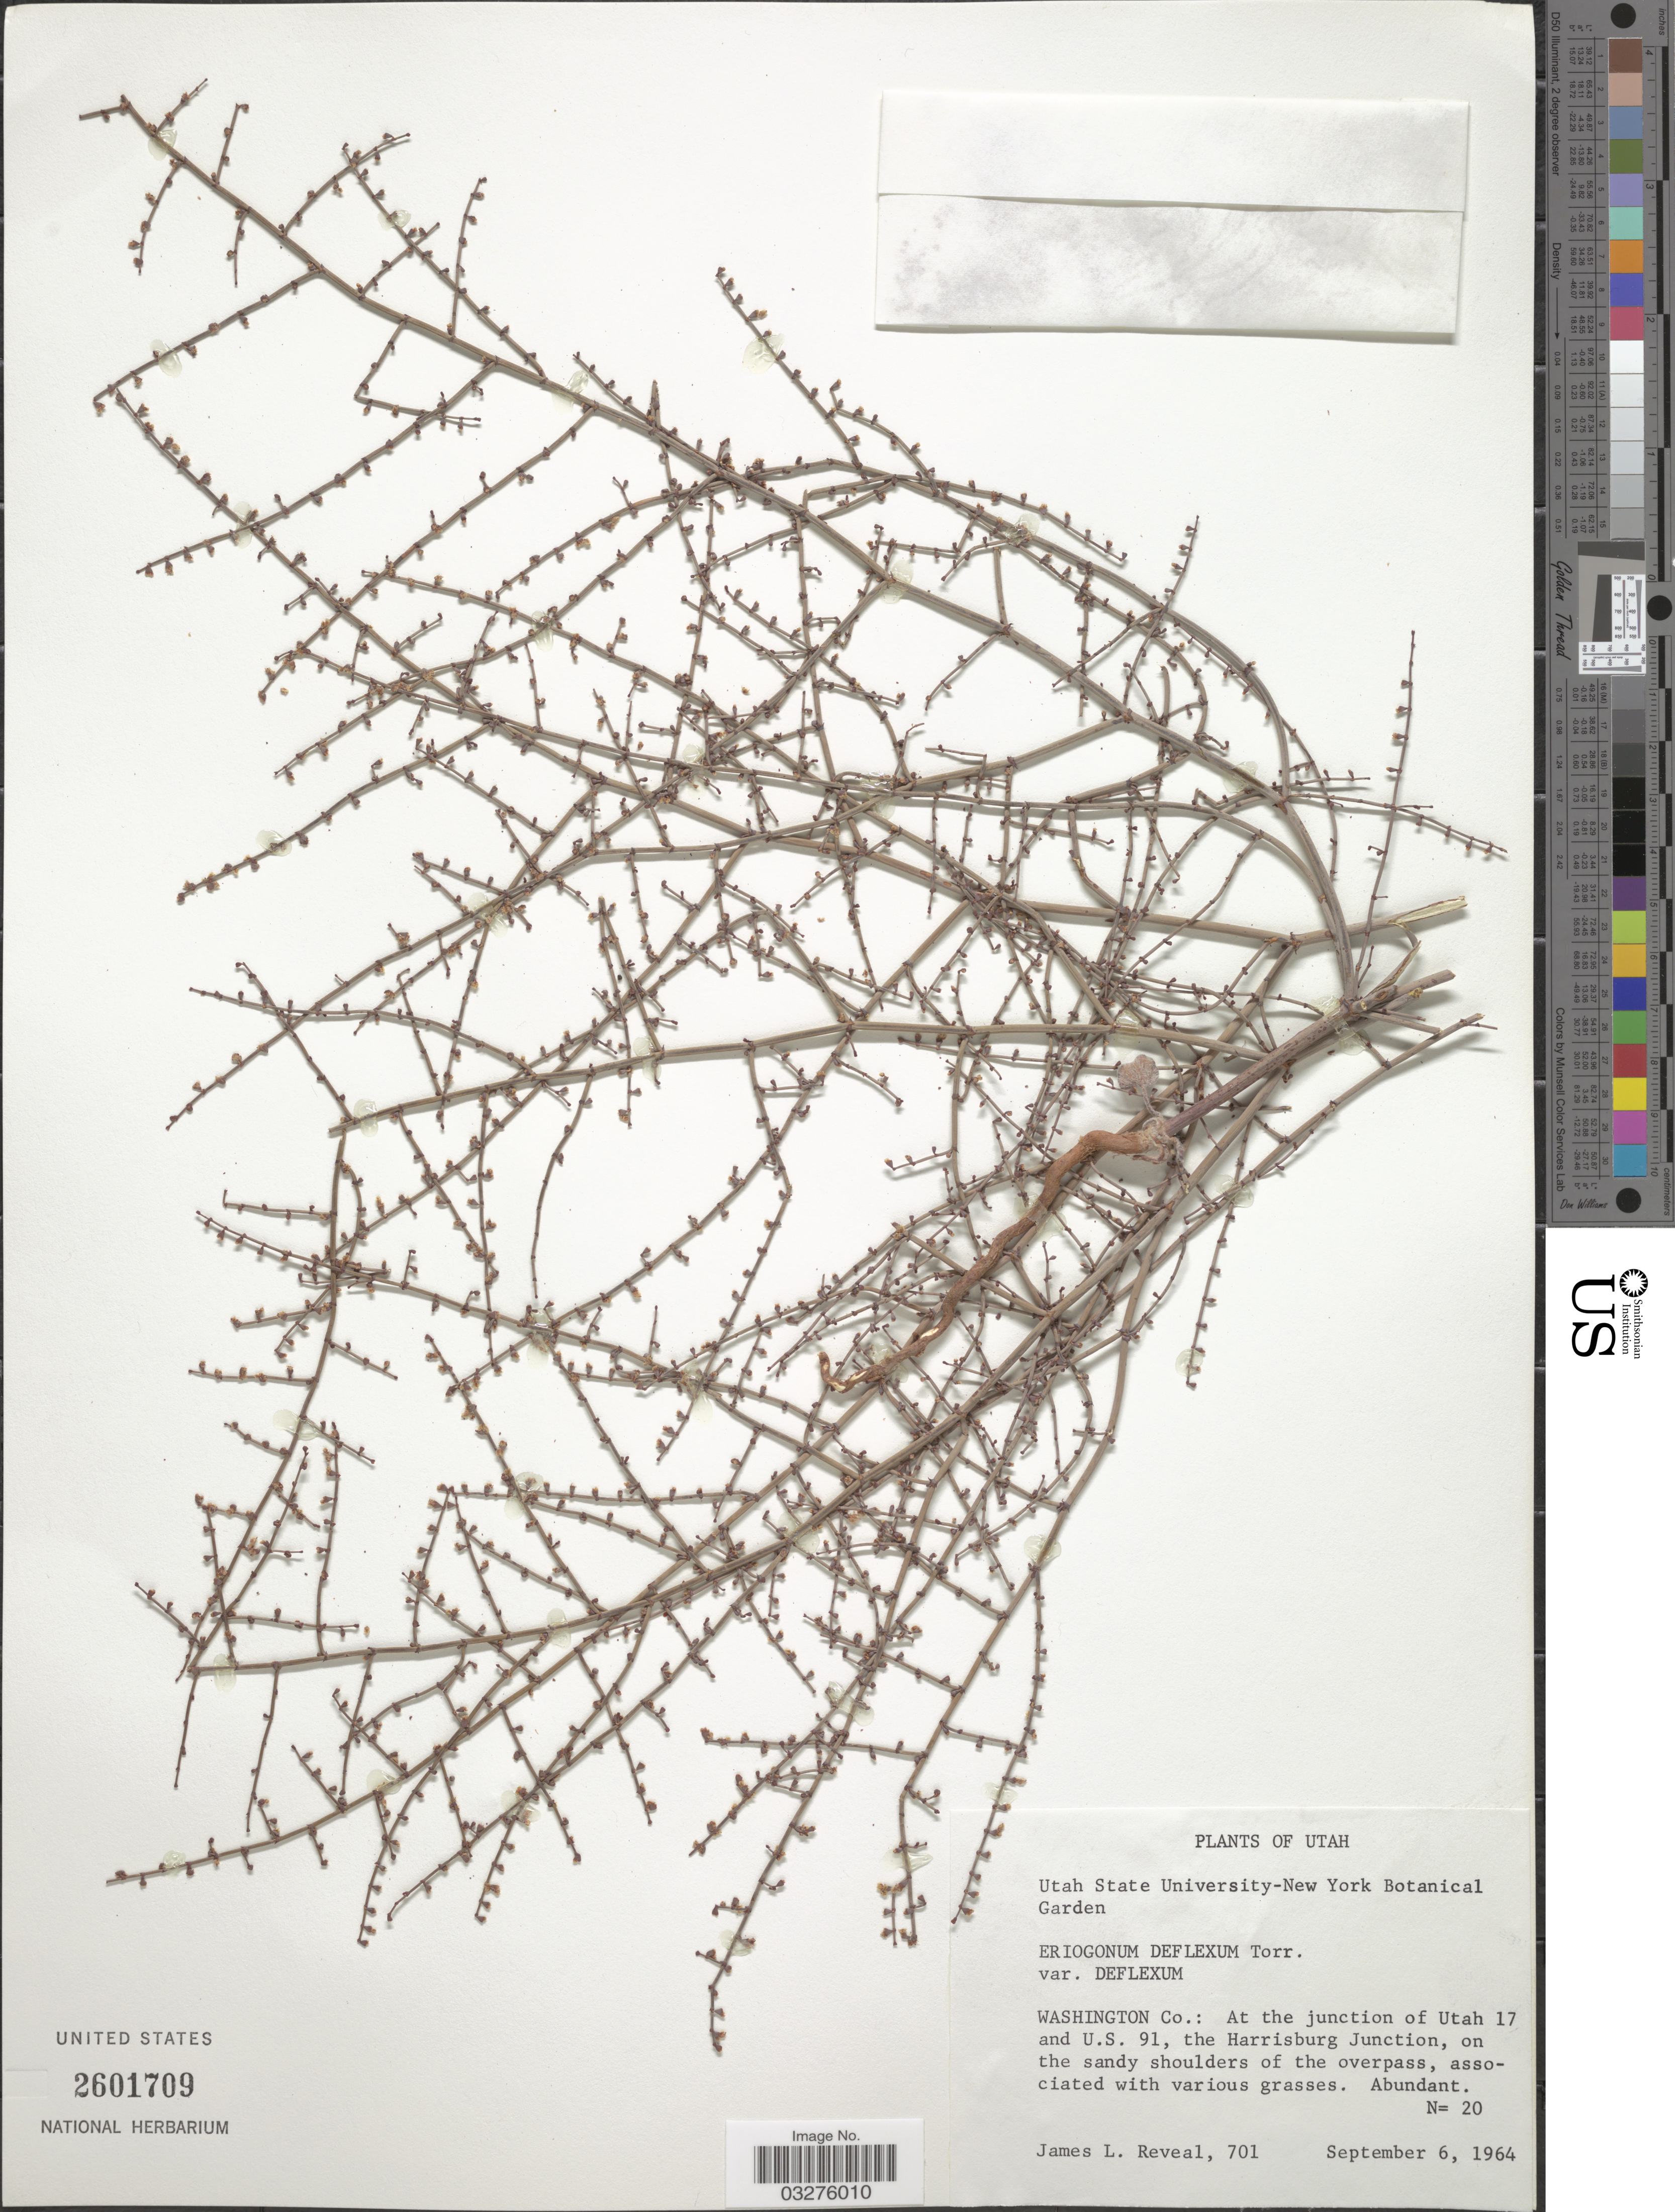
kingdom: Plantae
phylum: Tracheophyta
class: Magnoliopsida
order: Caryophyllales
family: Polygonaceae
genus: Eriogonum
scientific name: Eriogonum deflexum var. nevadense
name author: Reveal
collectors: J. L. Reveal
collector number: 701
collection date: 1964-09-06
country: United States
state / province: Utah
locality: Washington Co.: At the junction of Utah 17 and U.S. 91, the Harrisburg Junction.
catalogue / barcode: US 2601709